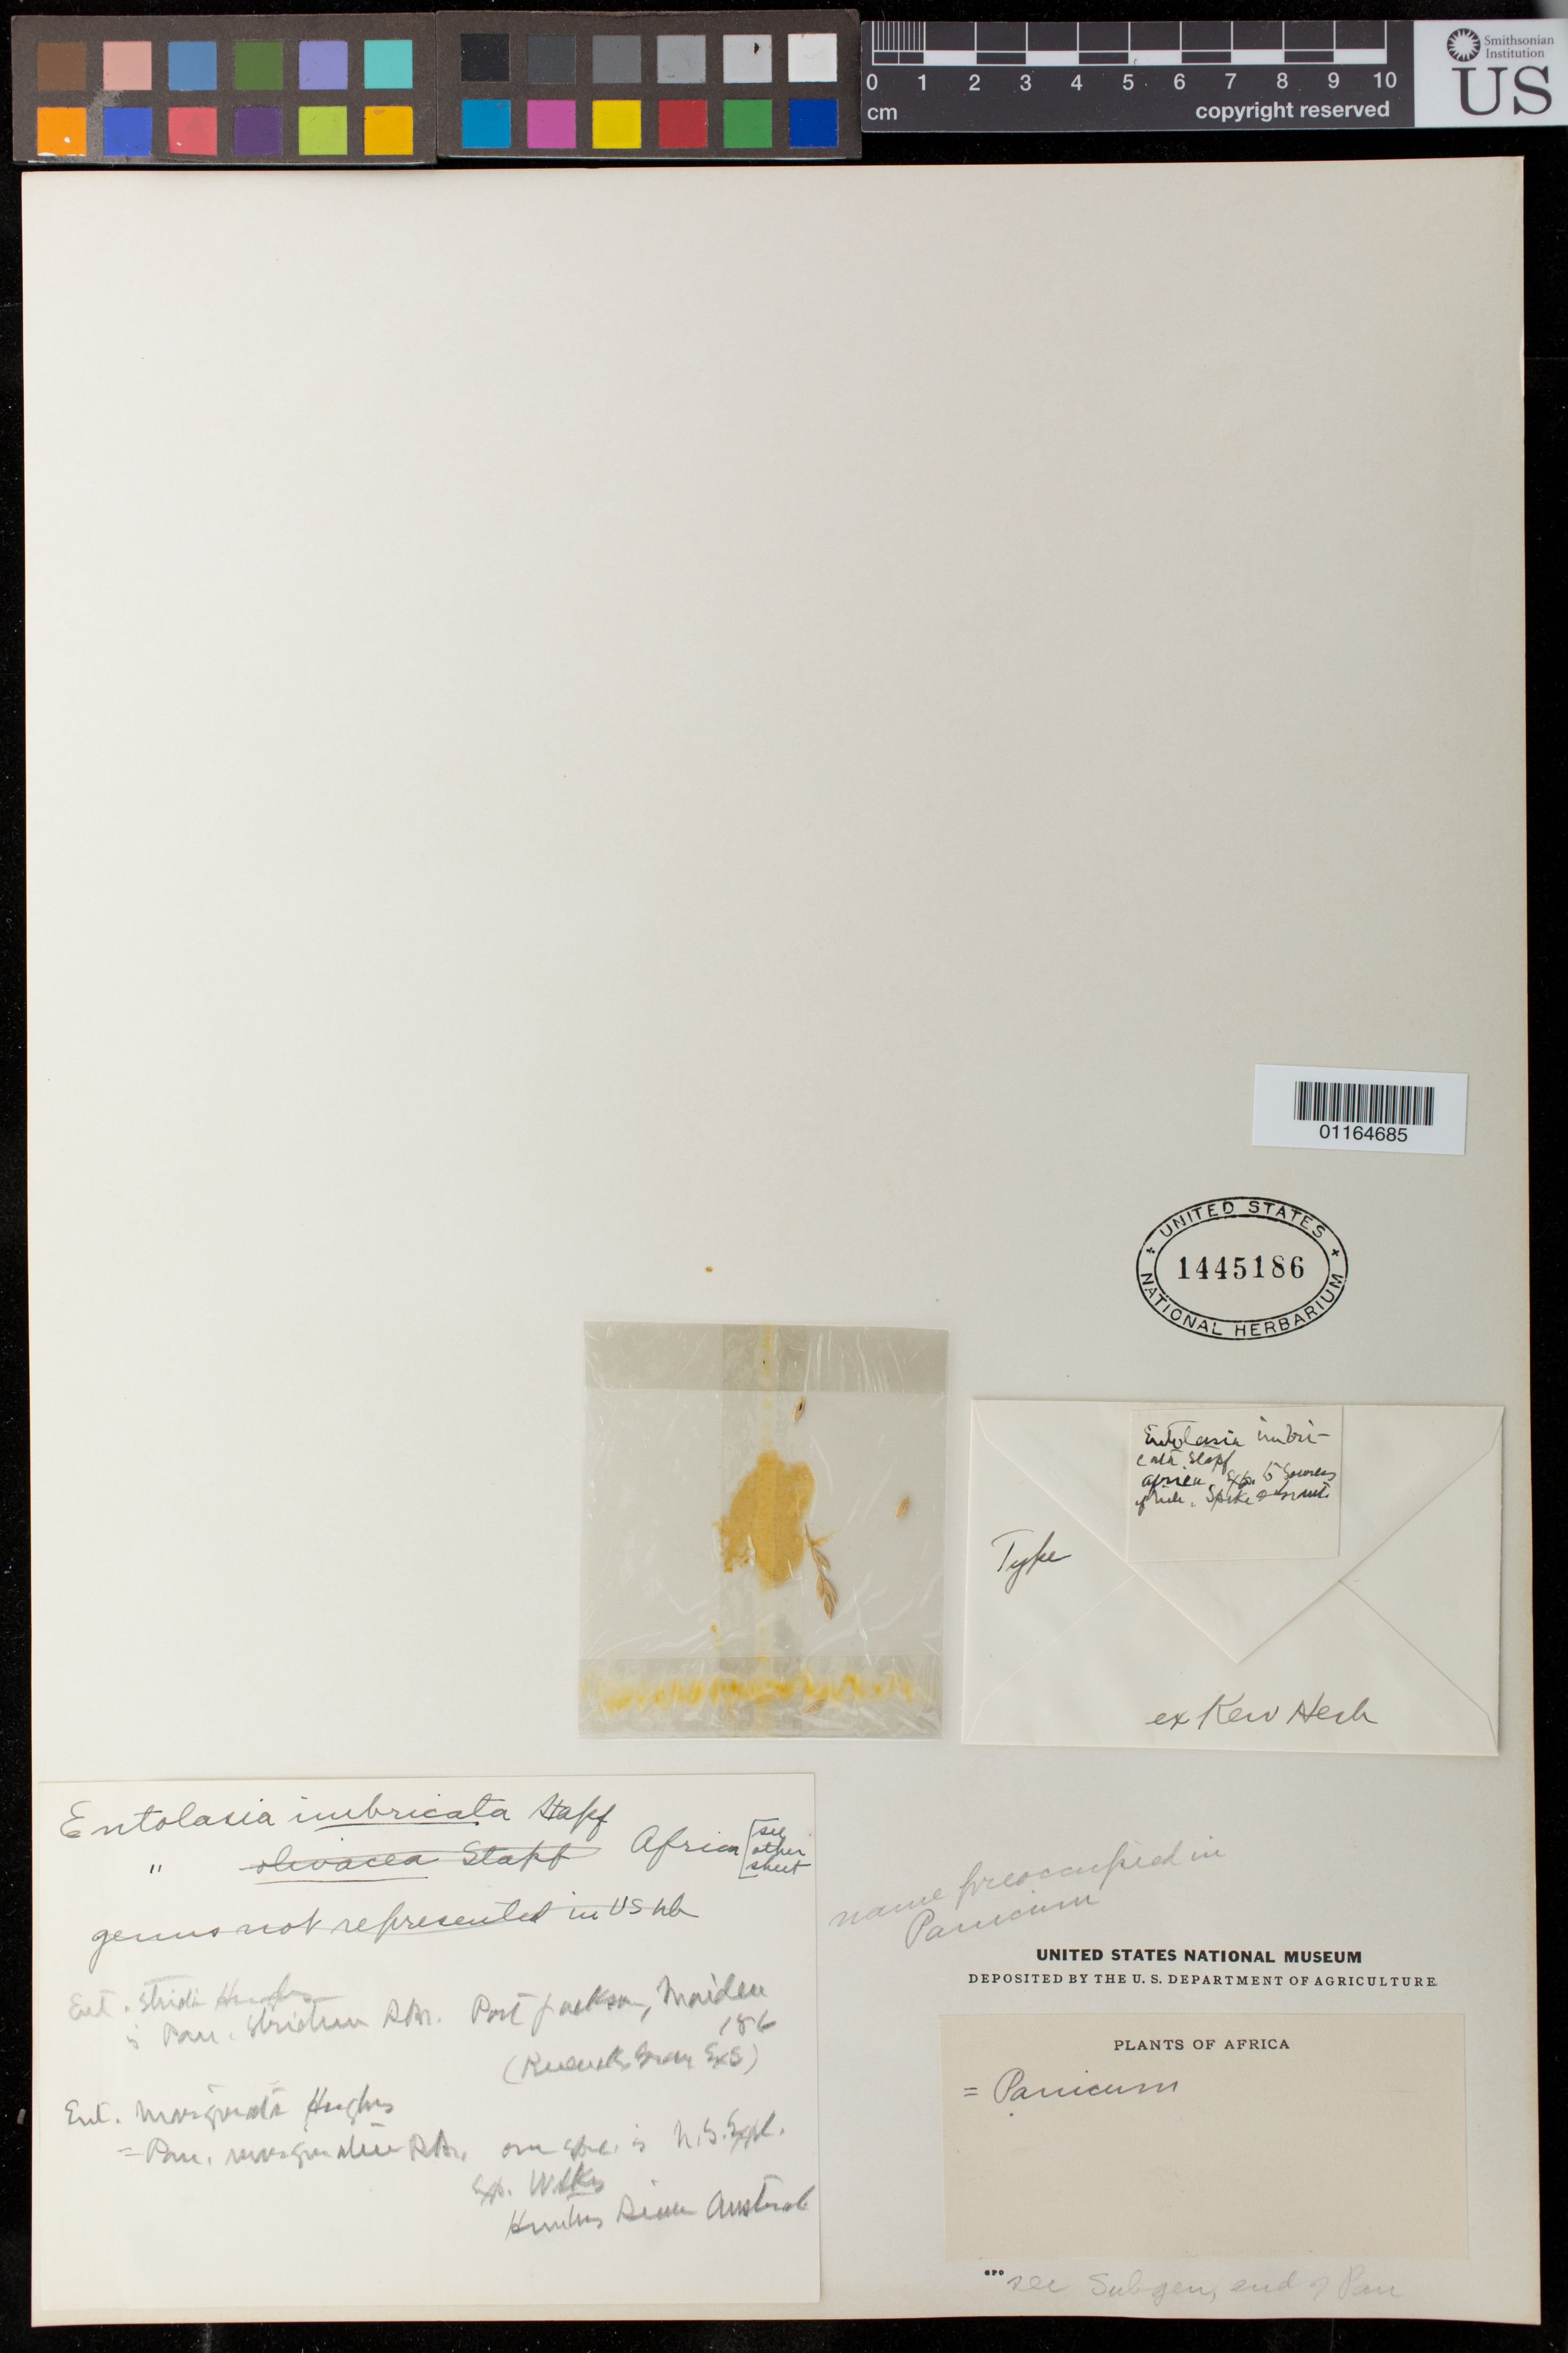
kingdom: Plantae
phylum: Tracheophyta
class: Liliopsida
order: Poales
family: Poaceae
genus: Entolasia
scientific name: Entolasia imbricata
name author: Stapf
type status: Type Collection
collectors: J. Grant & J. H. Speke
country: Mozambique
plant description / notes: Fragmentary material of type specimen ex herb. Kew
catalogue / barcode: US 1445186